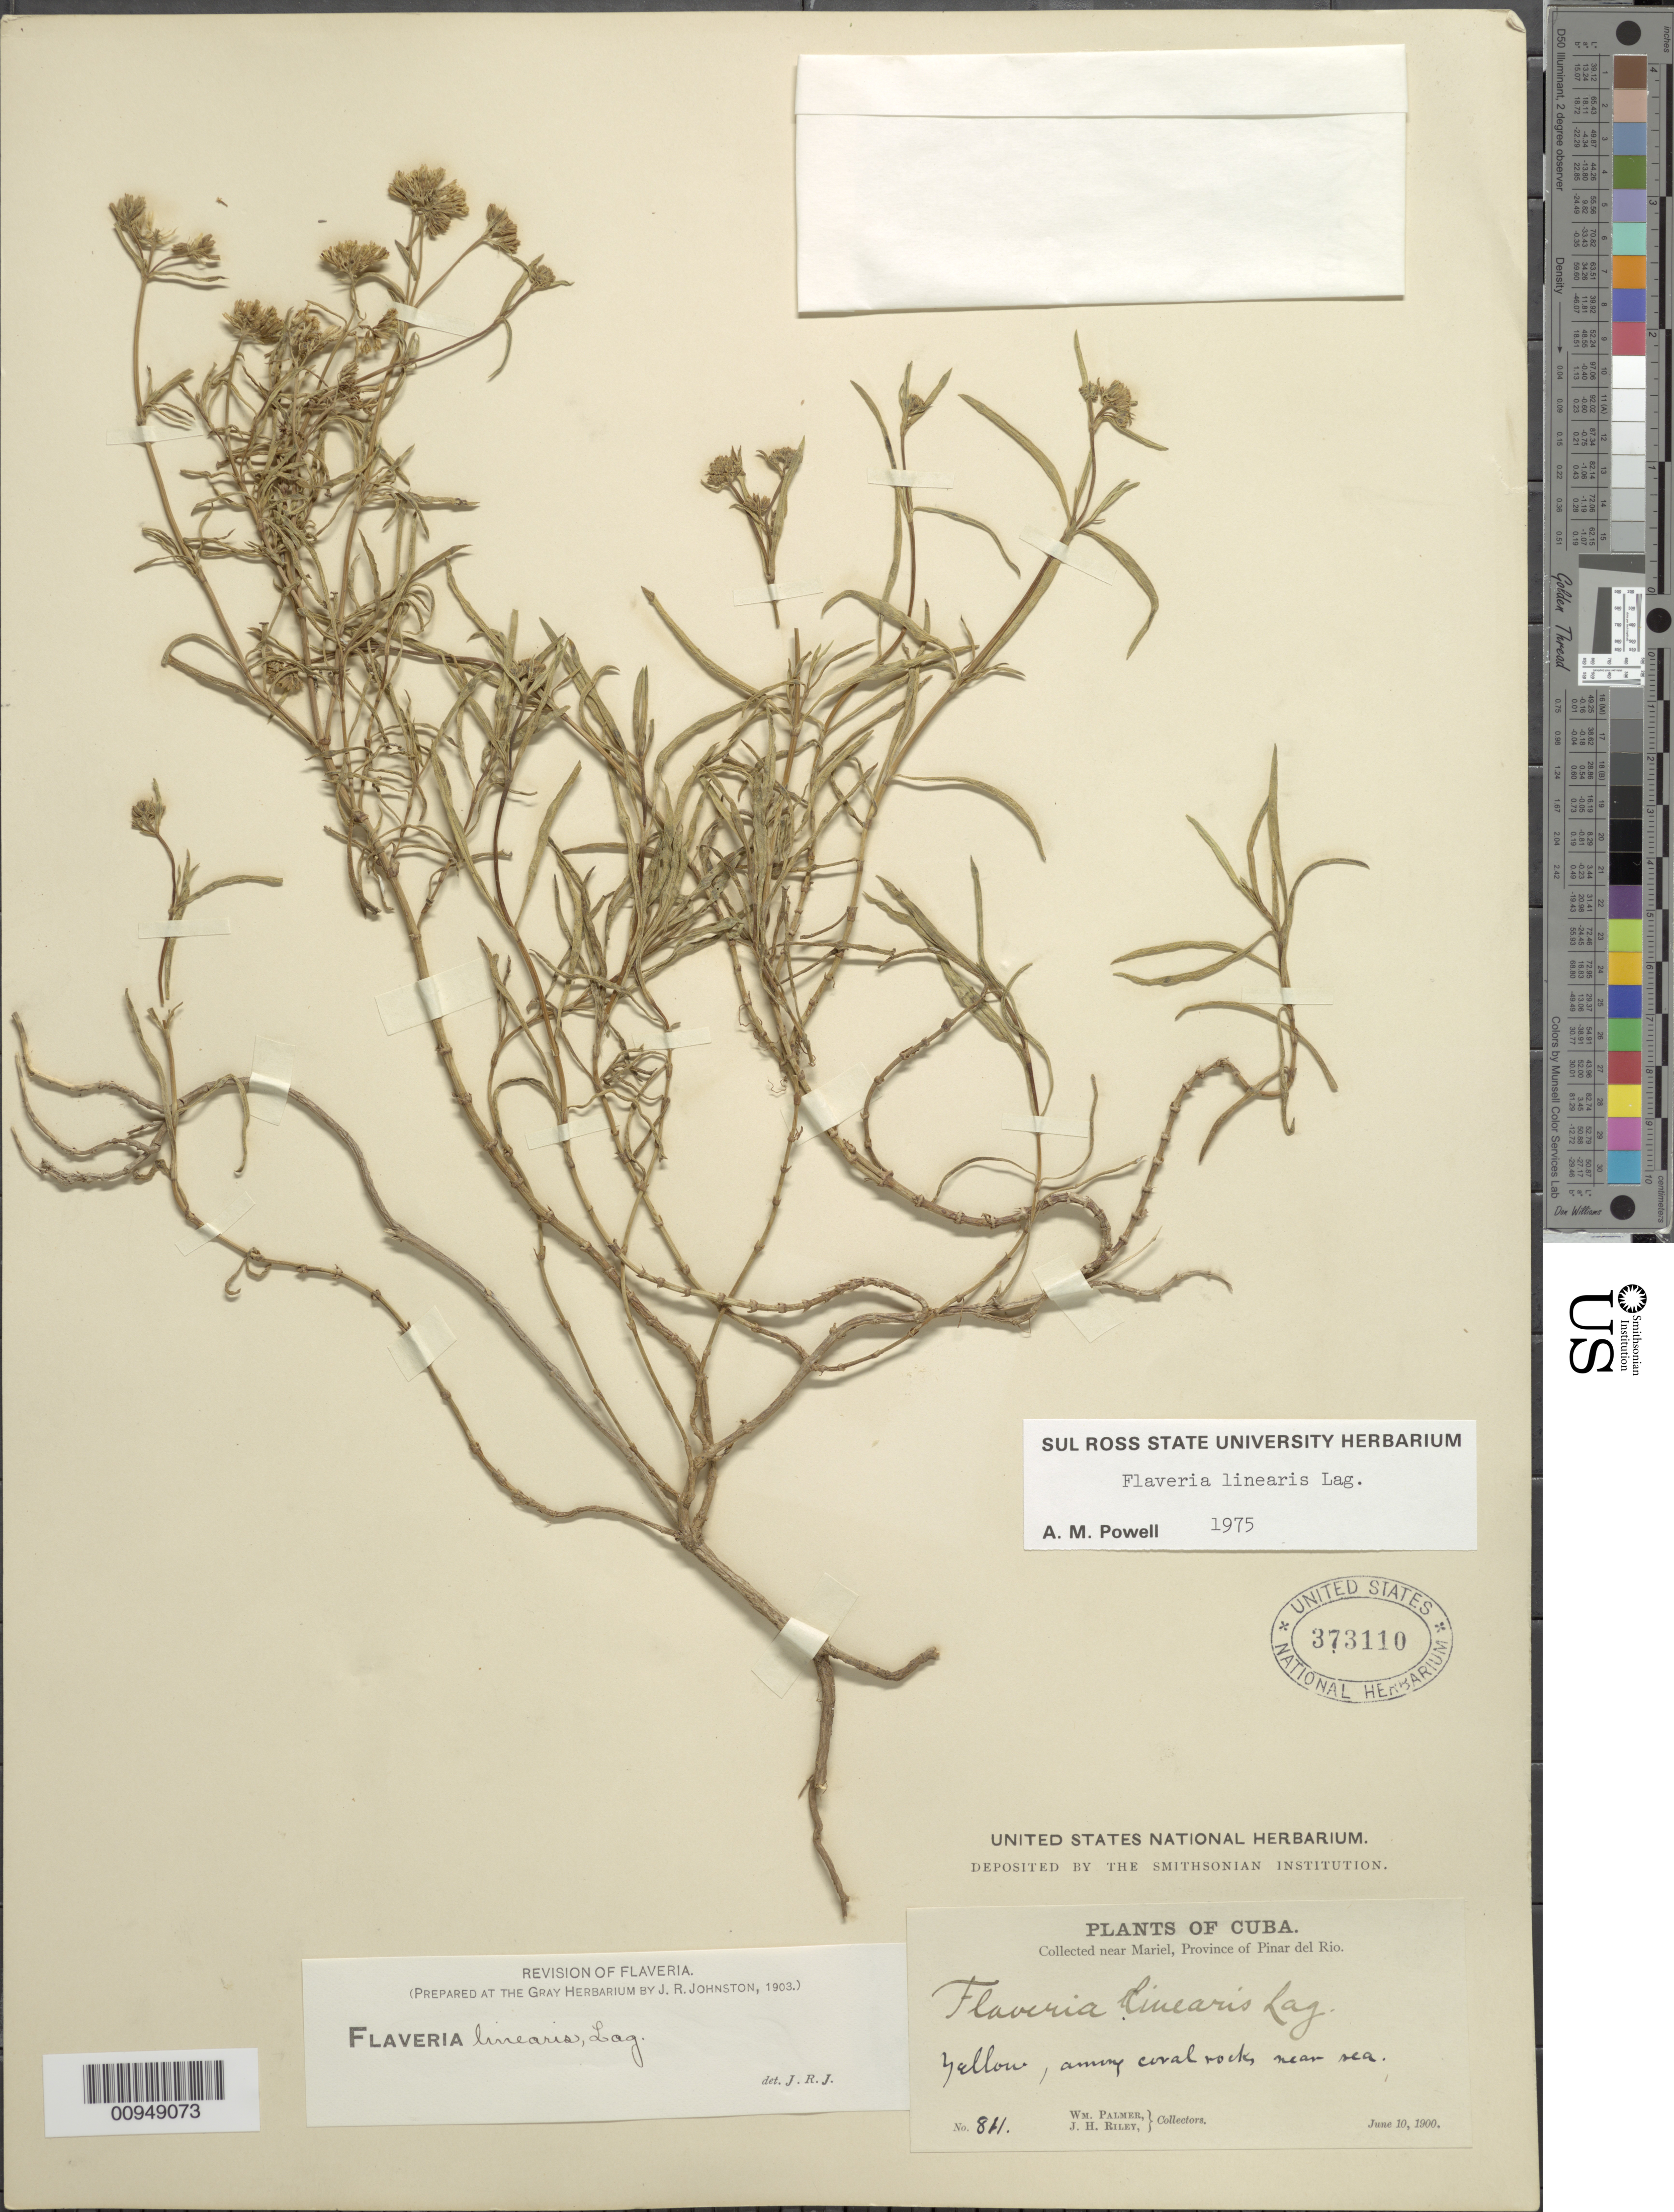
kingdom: Plantae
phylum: Tracheophyta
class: Magnoliopsida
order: Asterales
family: Asteraceae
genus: Flaveria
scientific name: Flaveria linearis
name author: Lag.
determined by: Powell, A. M.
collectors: W. Palmer & J. H. Riley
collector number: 811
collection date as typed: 10 Jun 1900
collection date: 1900-06-10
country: Cuba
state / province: Pinar del Rio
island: Cuba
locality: Near Mariel, near sea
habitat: Among coral rocks near sea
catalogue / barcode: US 373110